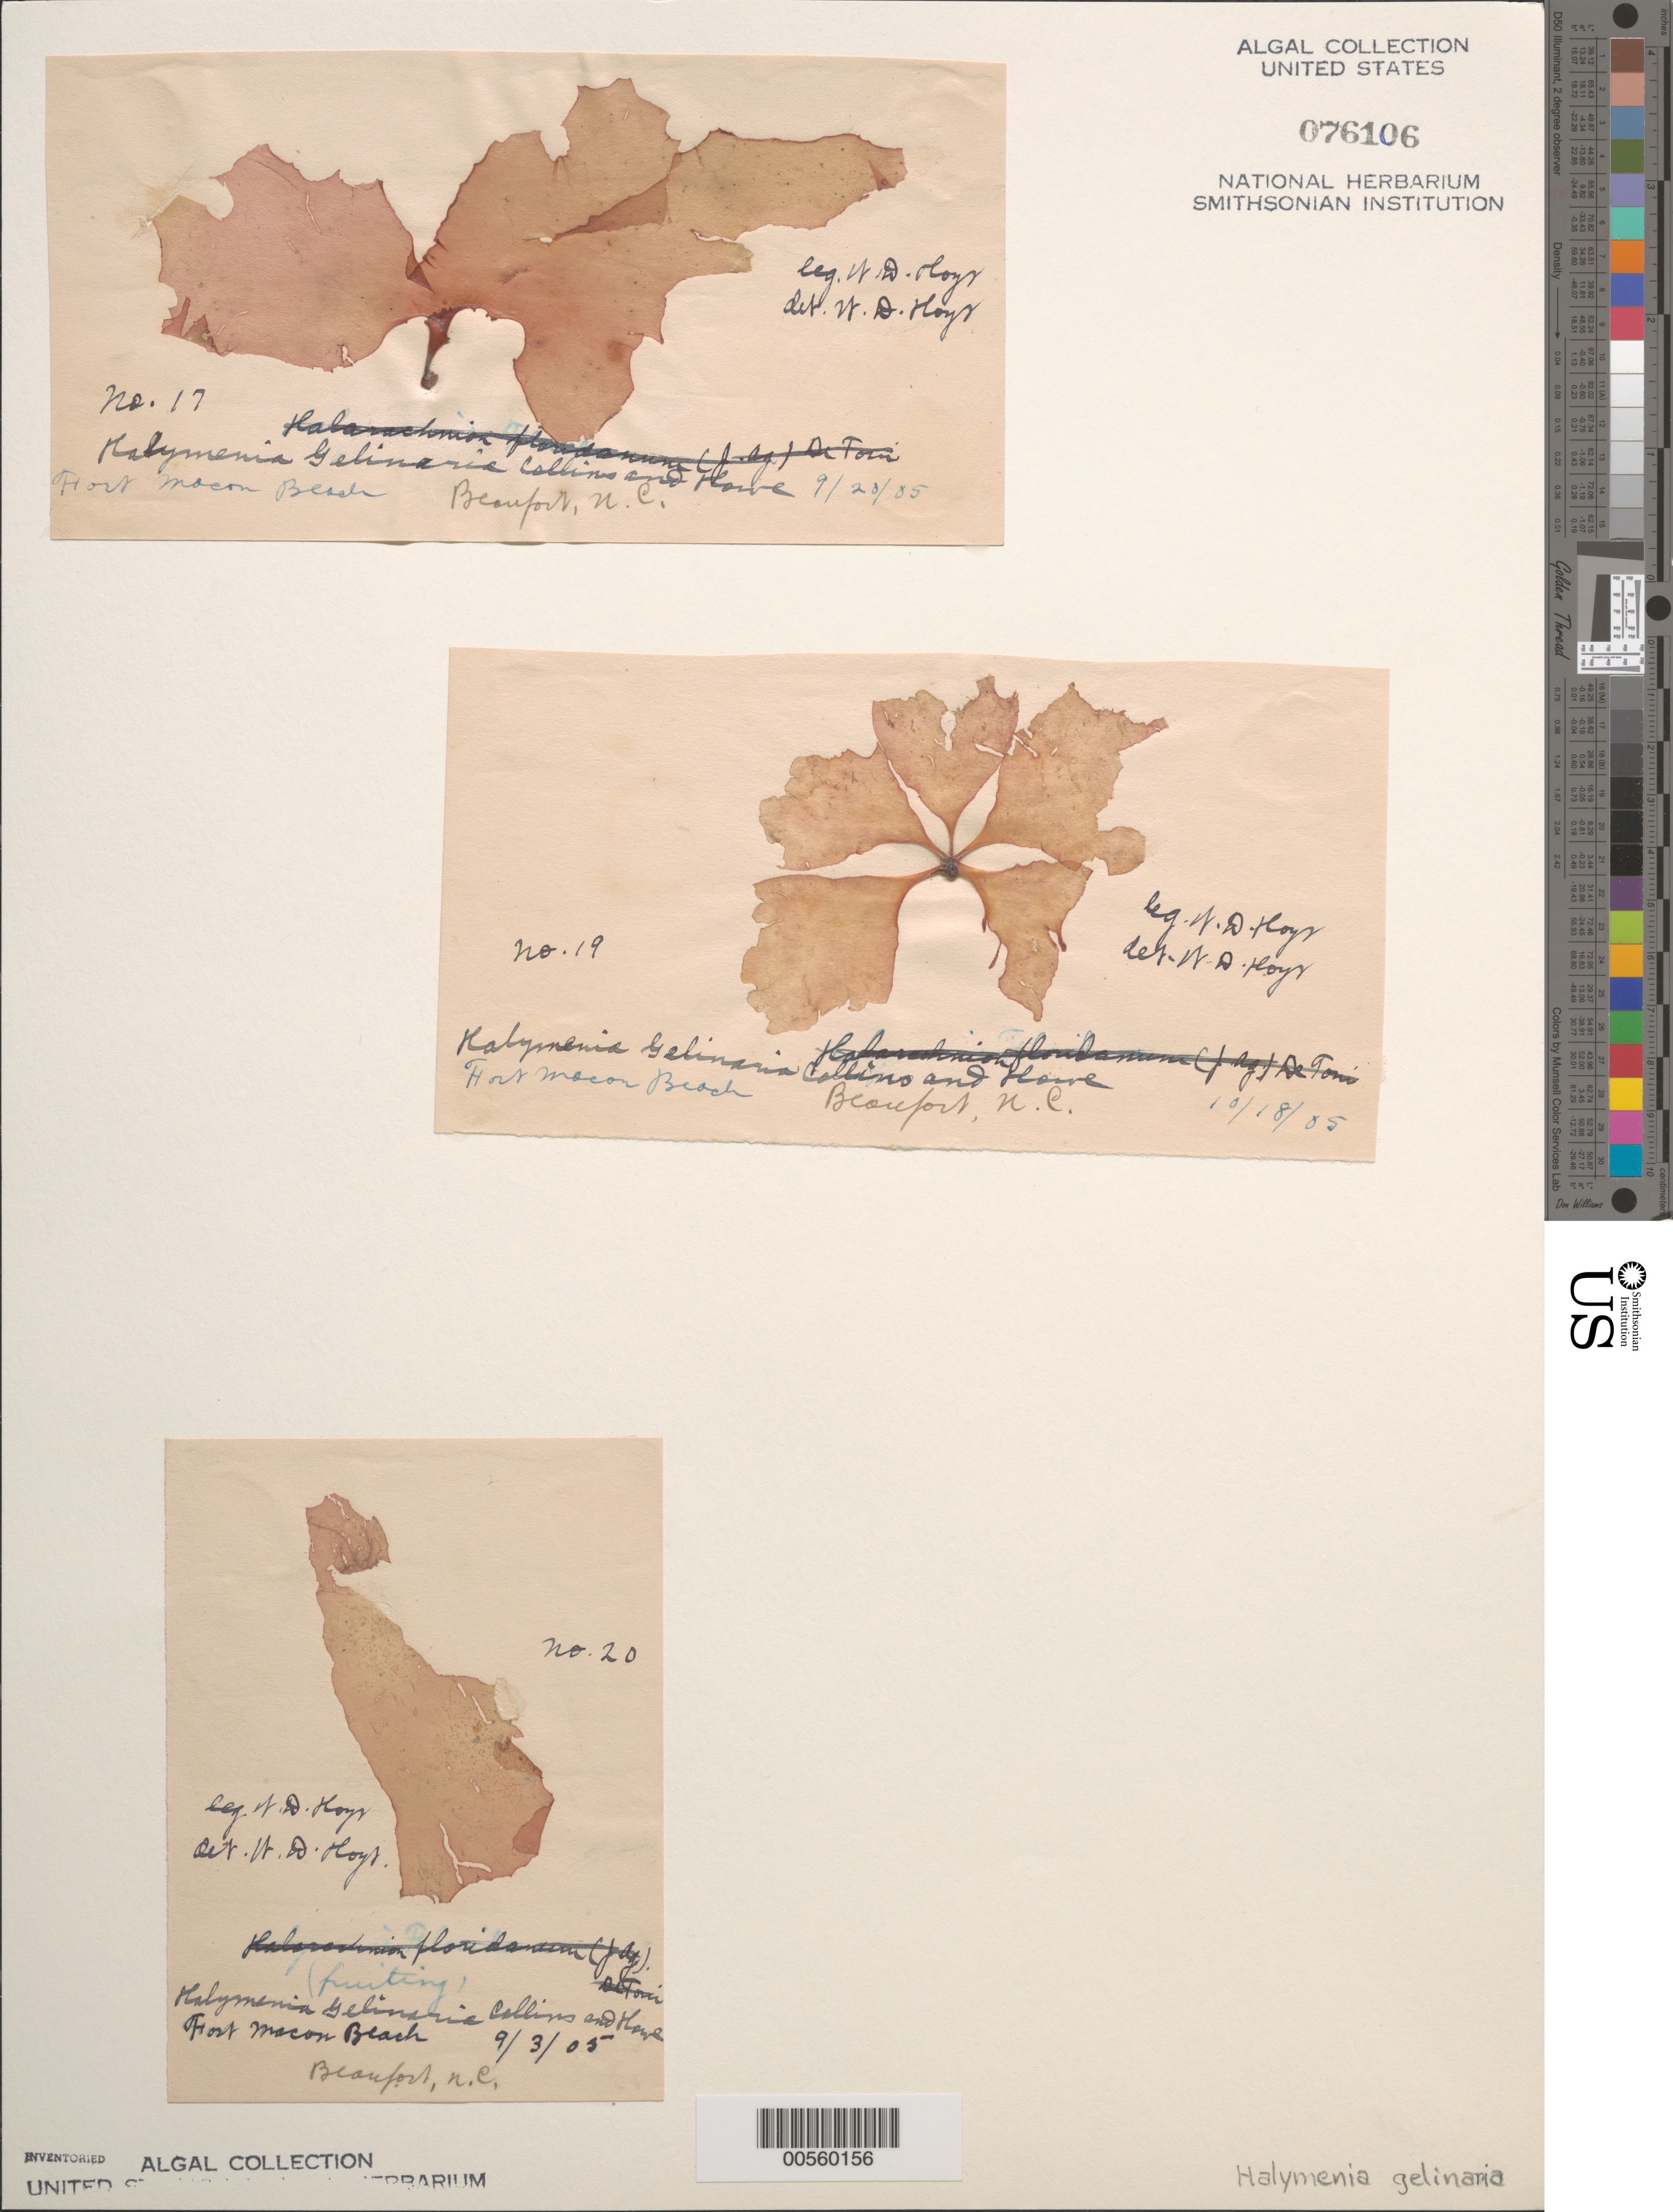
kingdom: Plantae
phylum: Rhodophyta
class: Florideophyceae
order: Halymeniales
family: Halymeniaceae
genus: Halymenia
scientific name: Halymenia floridana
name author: J. Agardh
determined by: Algae name updating Project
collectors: W. D. Hoyt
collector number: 17 & 19 & 20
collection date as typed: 03 Sep 1905 TO 18 Oct 1905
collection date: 1905-09-03/1905-10-18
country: United States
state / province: North Carolina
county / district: Carteret County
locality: Beaufort, Fort Macon Beach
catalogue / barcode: US 76106